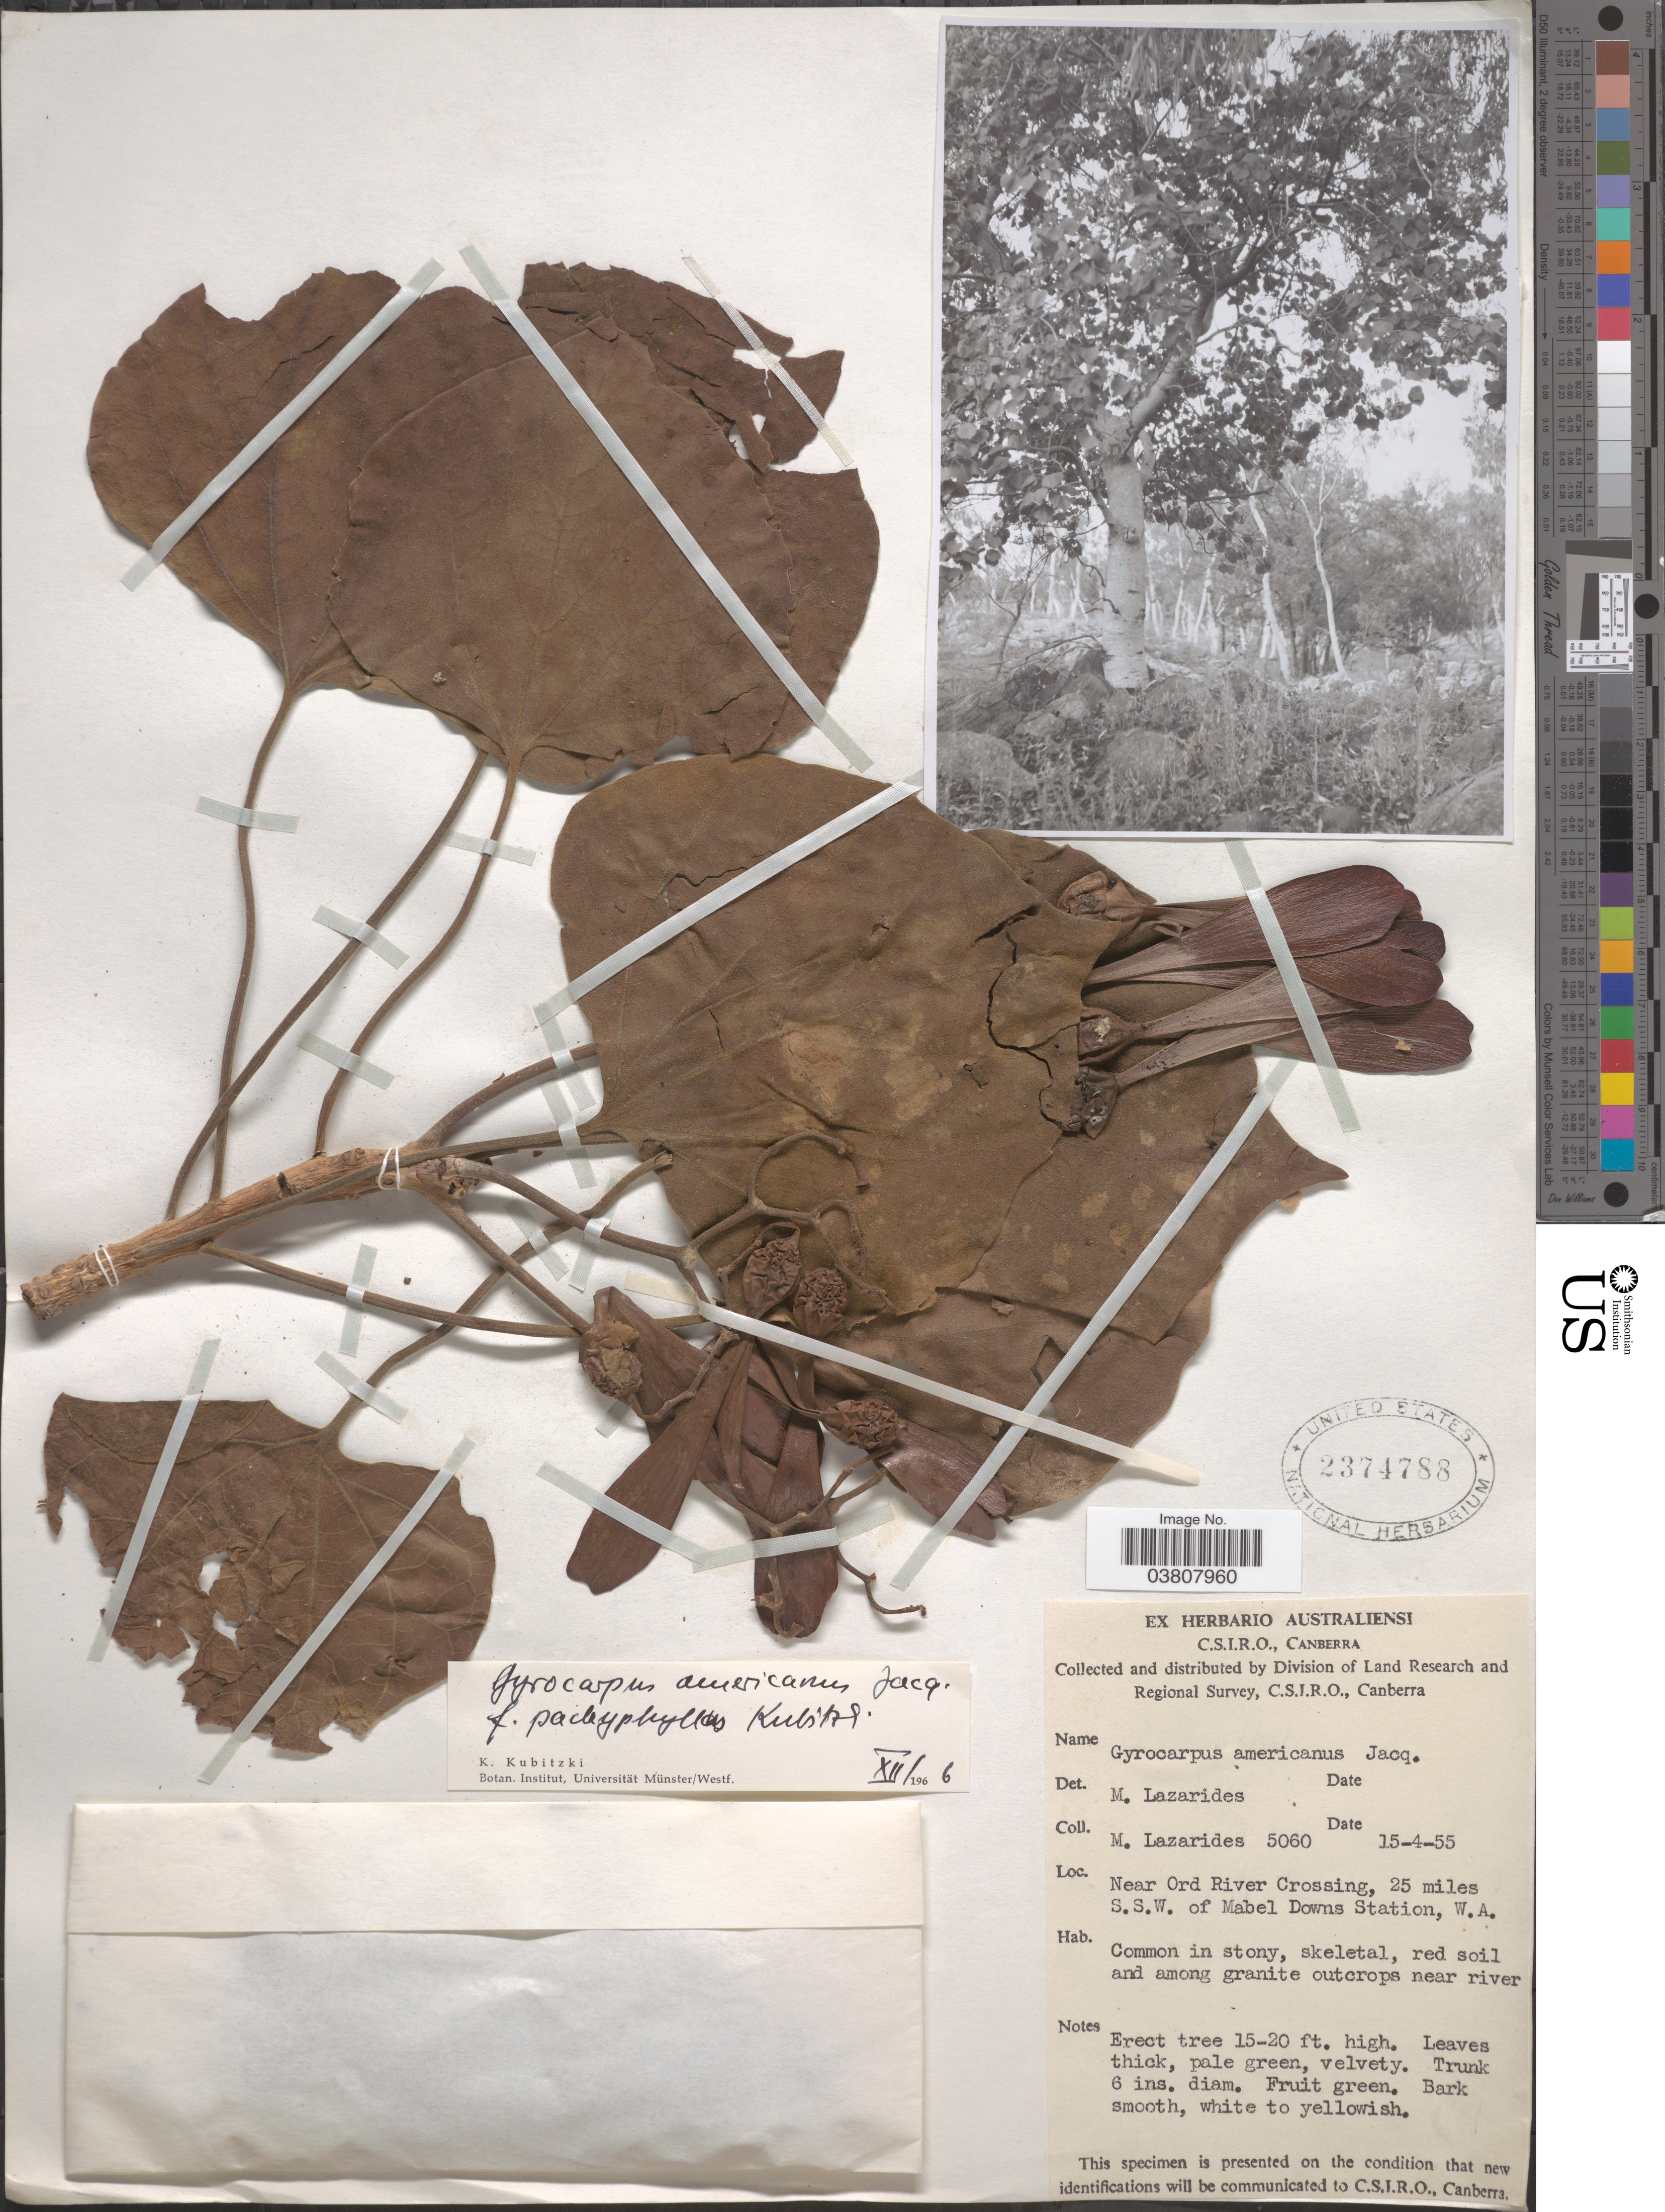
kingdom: Plantae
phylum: Tracheophyta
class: Magnoliopsida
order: Laurales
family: Hernandiaceae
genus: Gyrocarpus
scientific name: Gyrocarpus americanus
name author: Jacq.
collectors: M. Lazarides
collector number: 5060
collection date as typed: Transcribed d/m/y: 15/4/55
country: Australia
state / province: Western Australia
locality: Near Ord River Crossing, 25 miles S.S.W. of Mabel Downs Station.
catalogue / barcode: US 2374788